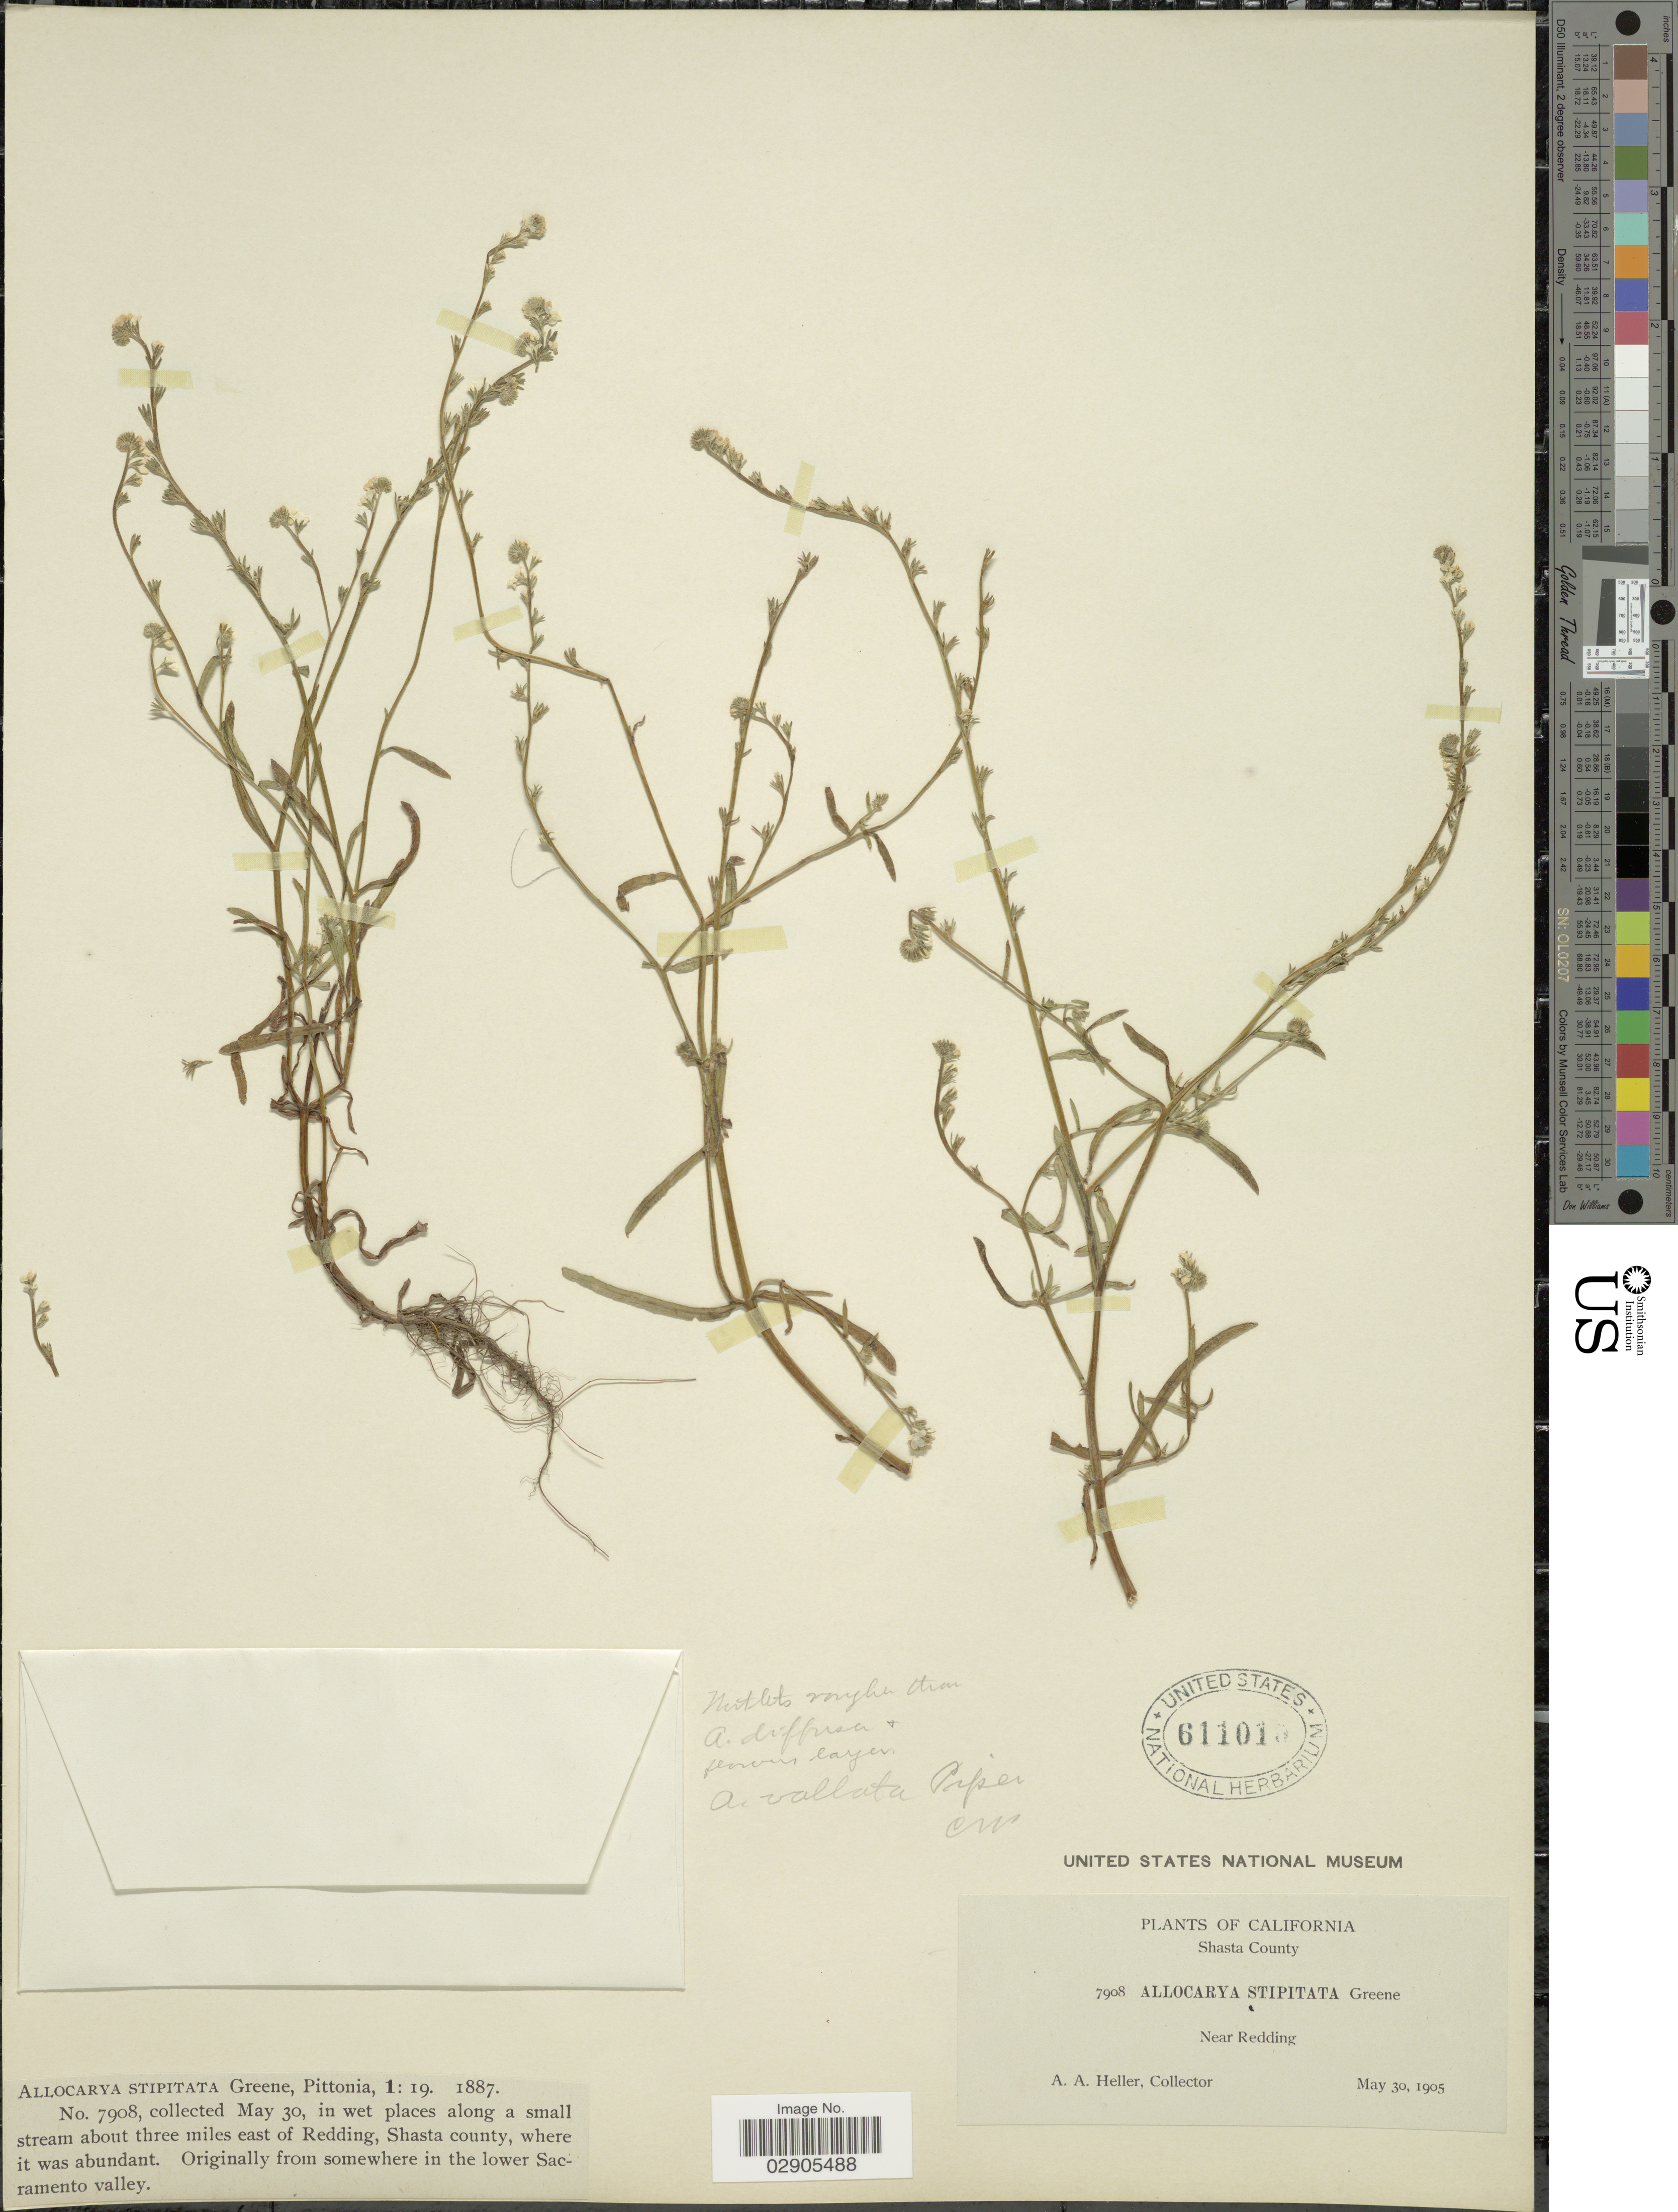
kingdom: Plantae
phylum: Tracheophyta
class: Magnoliopsida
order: Boraginales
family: Boraginaceae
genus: Allocarya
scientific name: Allocarya vallata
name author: Piper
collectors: A. A. Heller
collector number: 7908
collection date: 1905-05-30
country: United States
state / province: California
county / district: Shasta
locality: Shasta County. Near Redding.